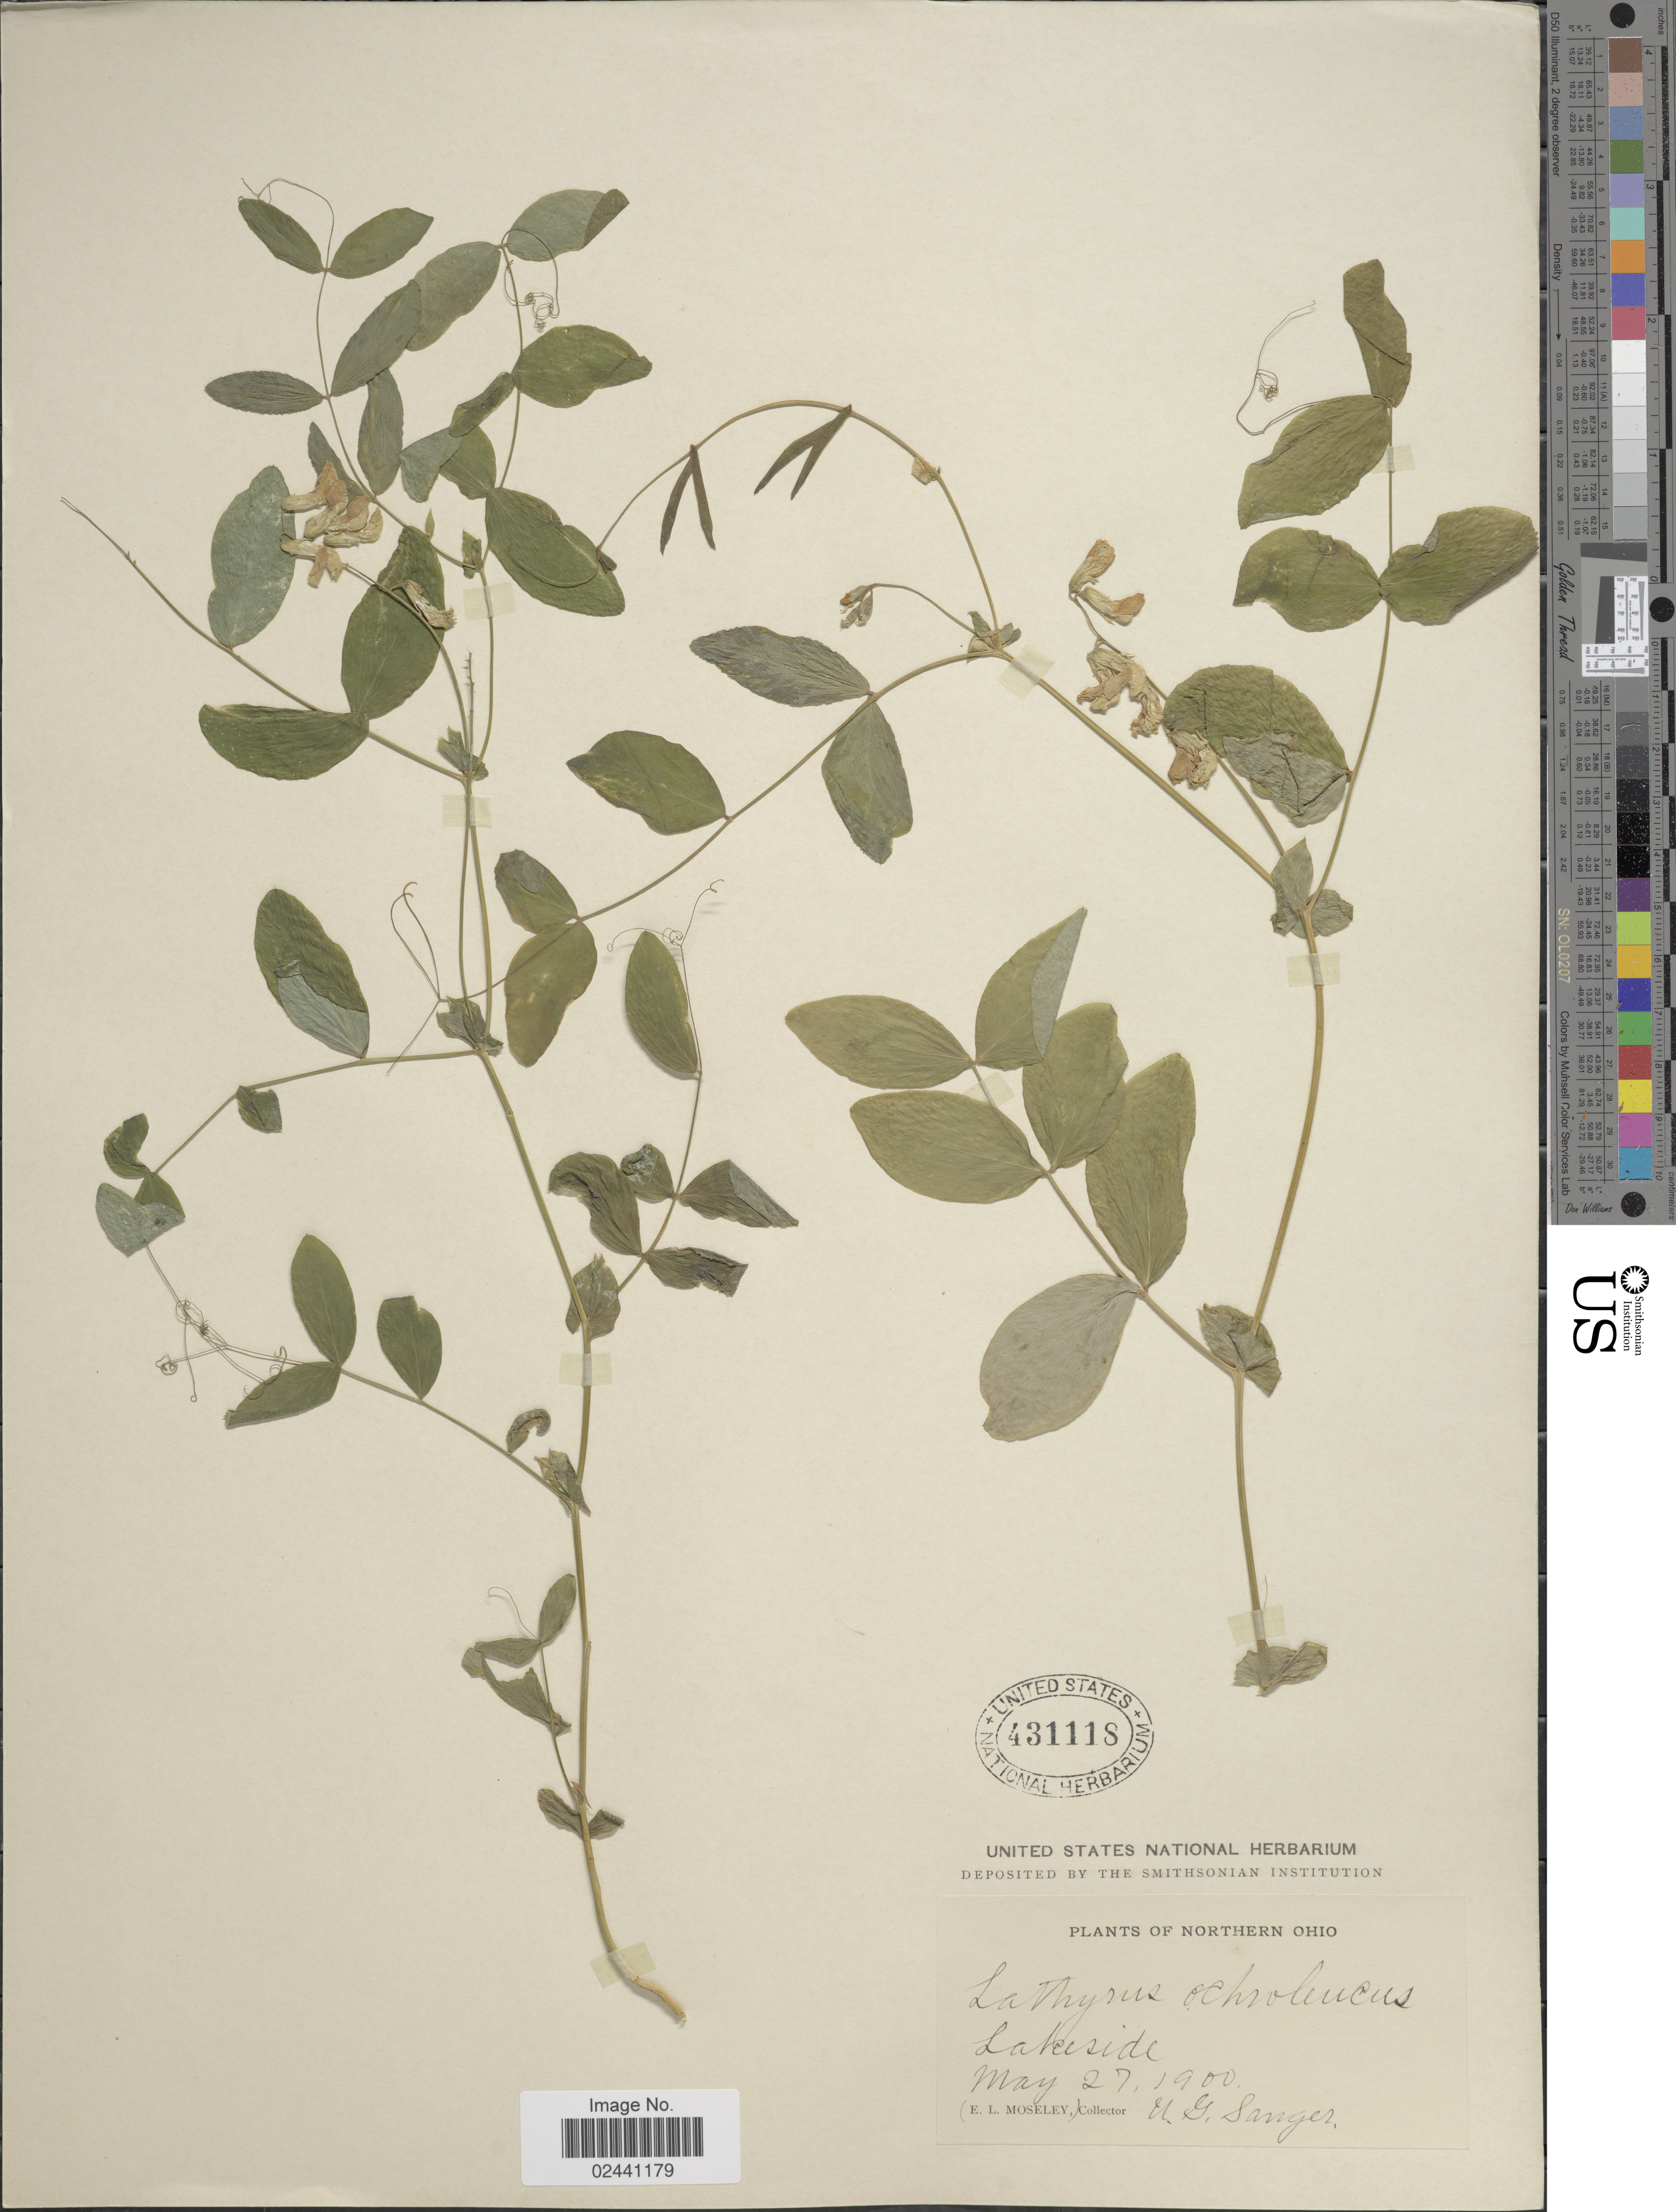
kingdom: Plantae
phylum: Tracheophyta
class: Magnoliopsida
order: Fabales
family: Fabaceae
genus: Lathyrus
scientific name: Lathyrus ochroleucus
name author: Hook.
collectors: E. Moseley & N. Sanger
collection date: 1900-05-27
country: United States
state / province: Ohio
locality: Northern Ohio, Lakeside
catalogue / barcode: US 431118